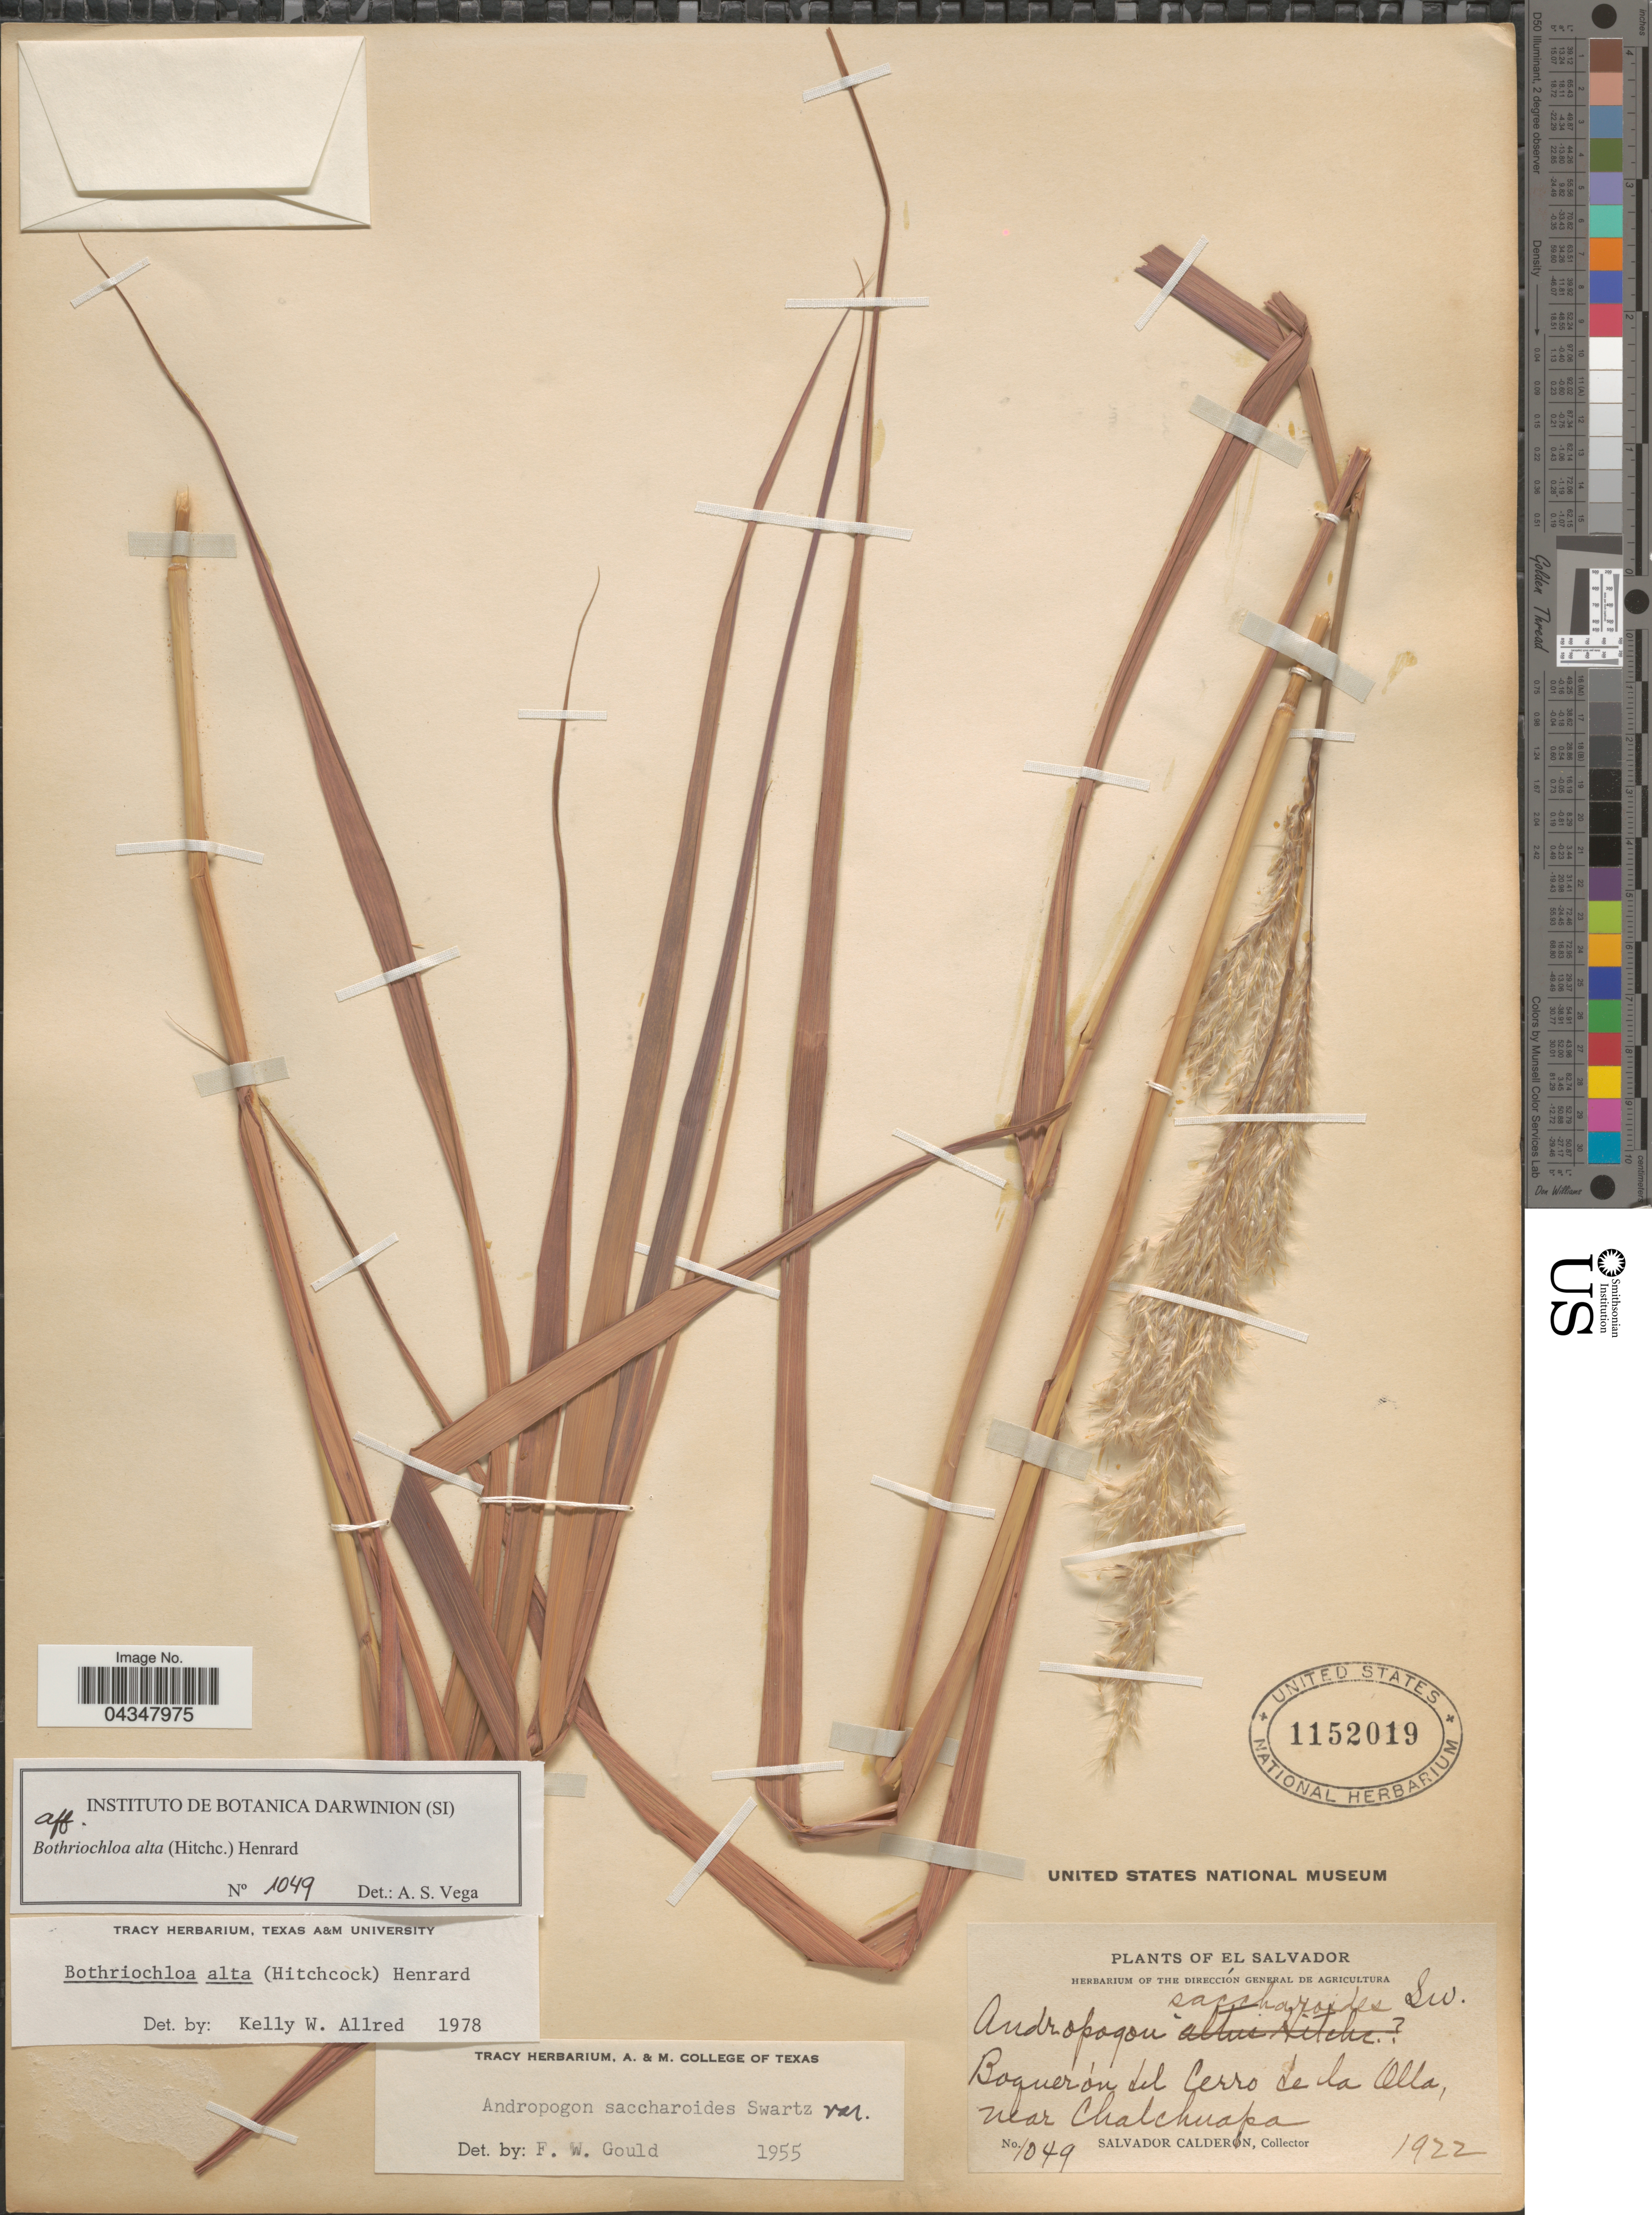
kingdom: Plantae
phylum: Tracheophyta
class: Liliopsida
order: Poales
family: Poaceae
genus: Bothriochloa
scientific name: Bothriochloa alta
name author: (Hitchc.) Henr.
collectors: S. Calderón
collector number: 1049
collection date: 1922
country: El Salvador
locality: Boquerón del Cerro de la Olla, near Chalchuapa.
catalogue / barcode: US 1152019